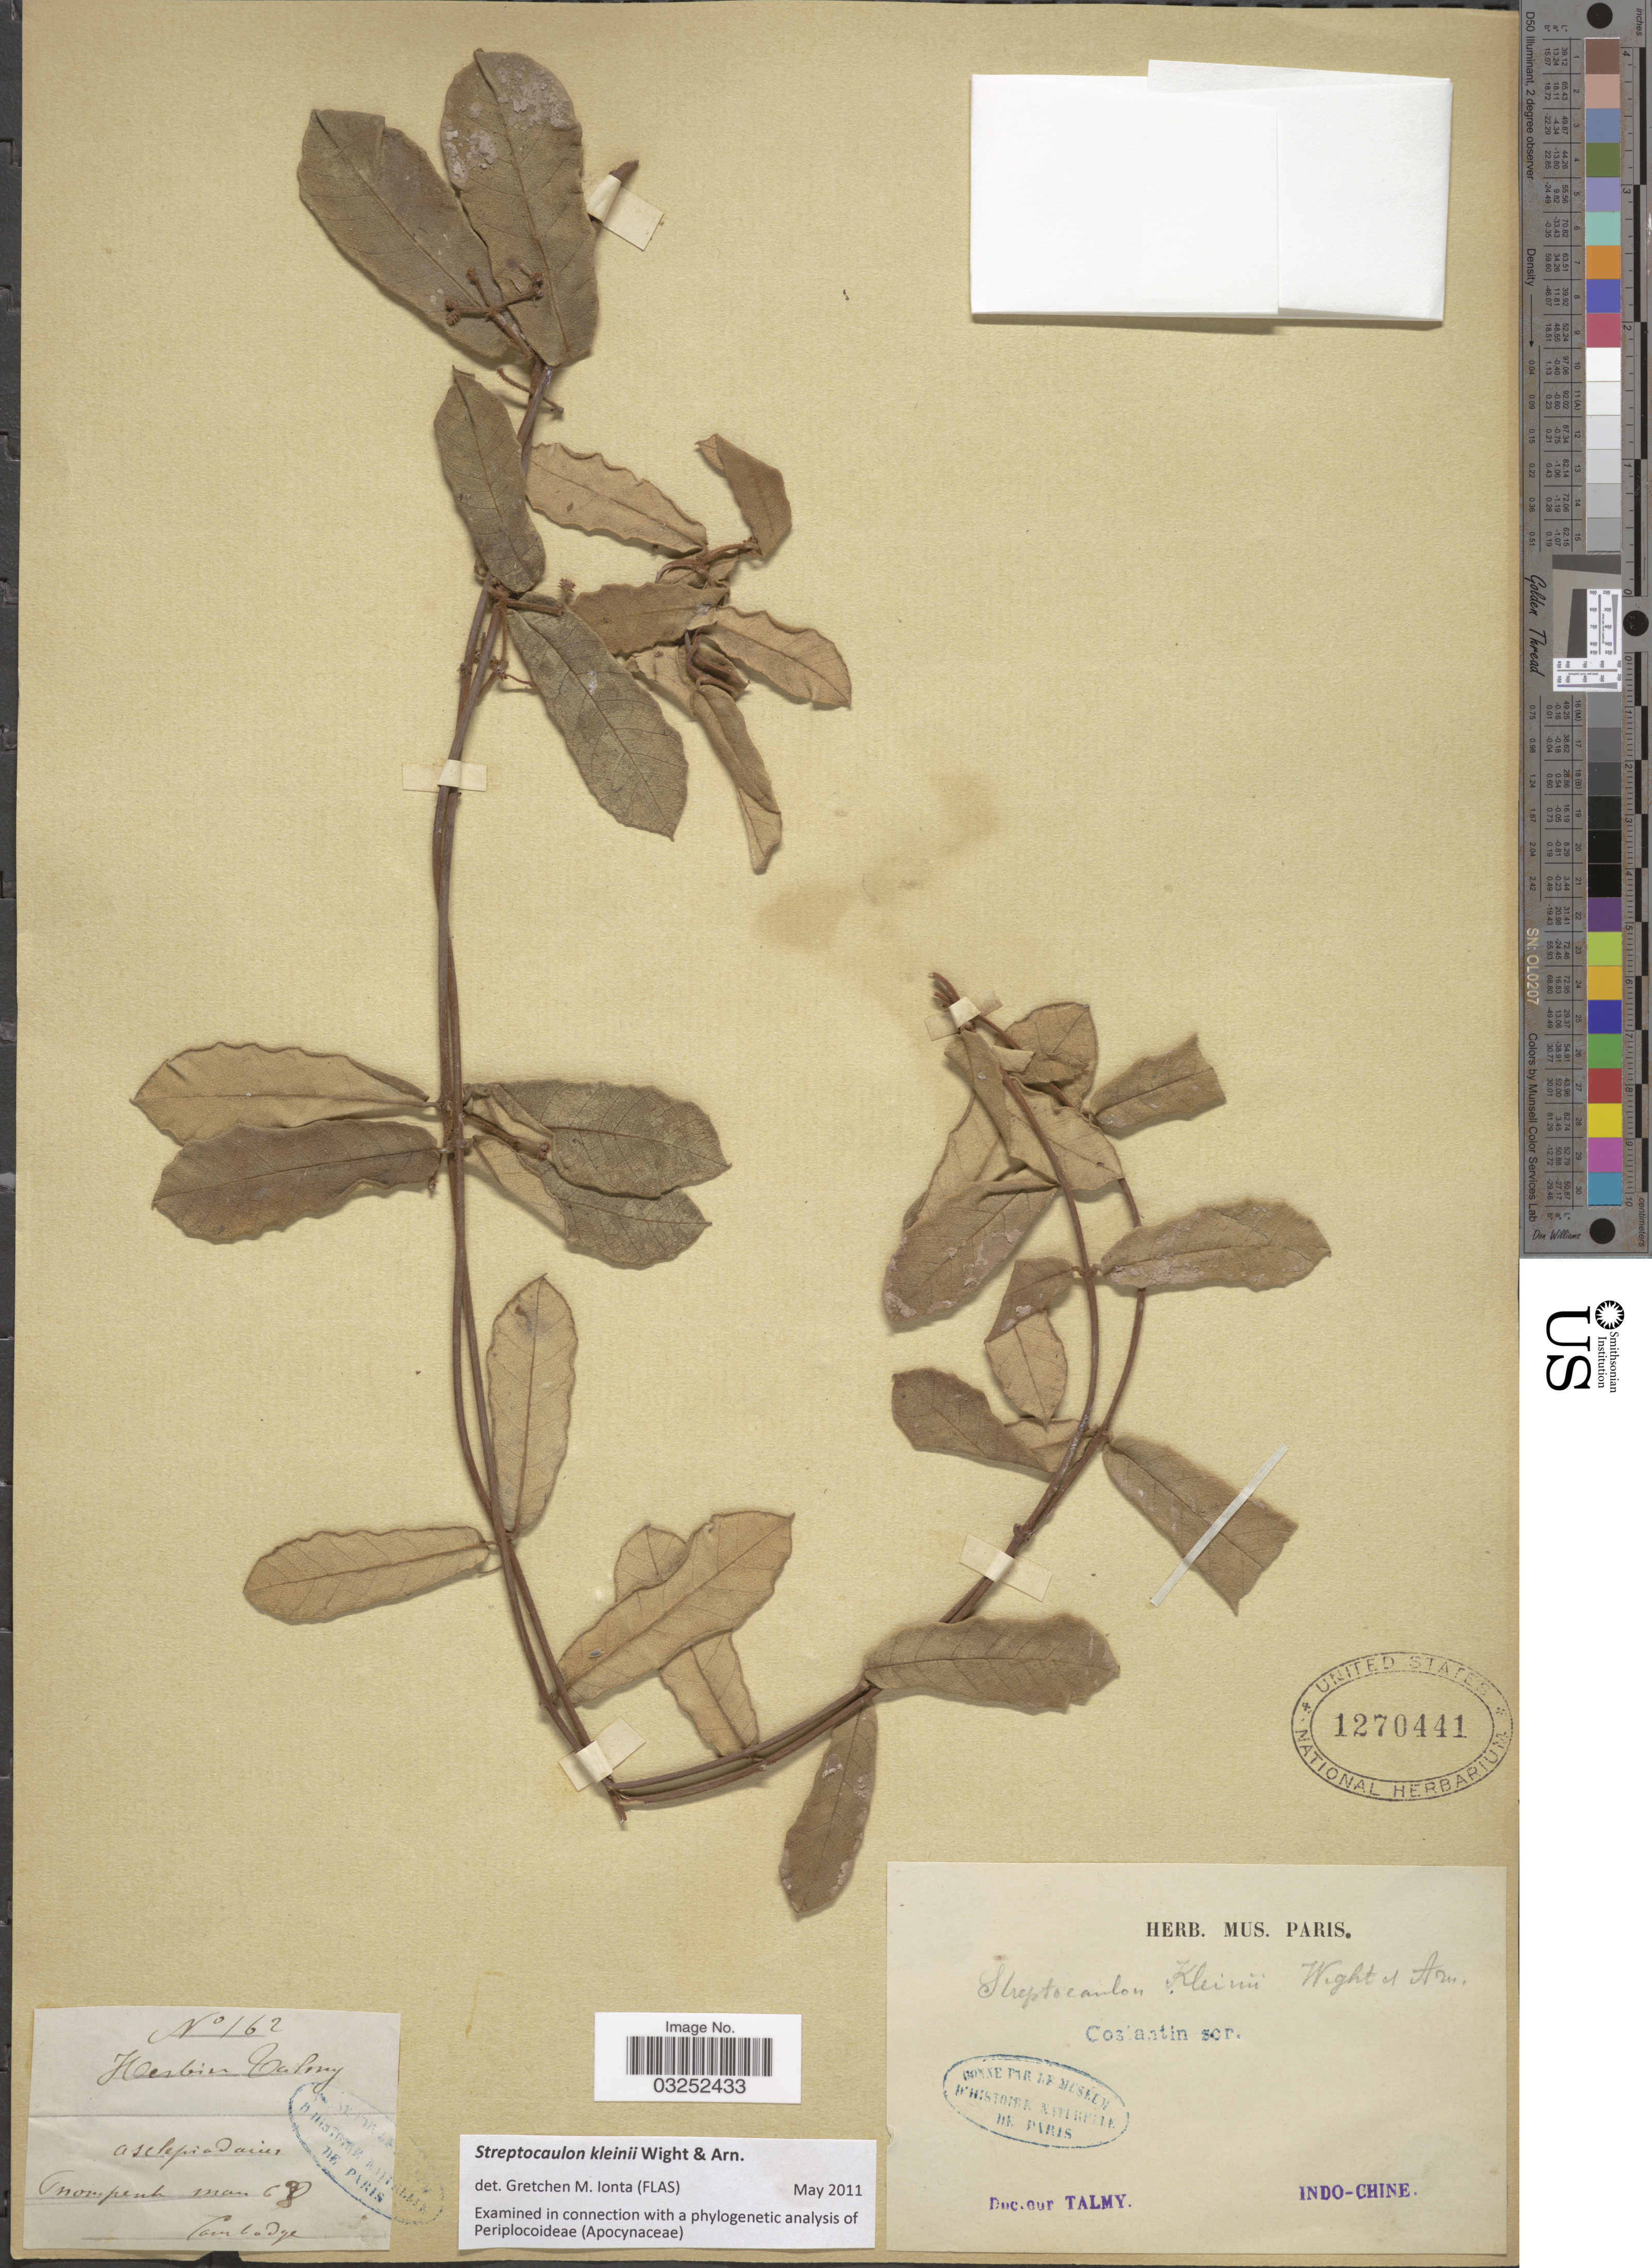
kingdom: Plantae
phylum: Tracheophyta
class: Magnoliopsida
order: Gentianales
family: Apocynaceae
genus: Streptocaulon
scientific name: Streptocaulon juventas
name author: (Lour.) Merr.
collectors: -. Talmy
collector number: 162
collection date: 1868-03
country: Cambodia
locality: Pnompenh.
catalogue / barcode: US 1270441